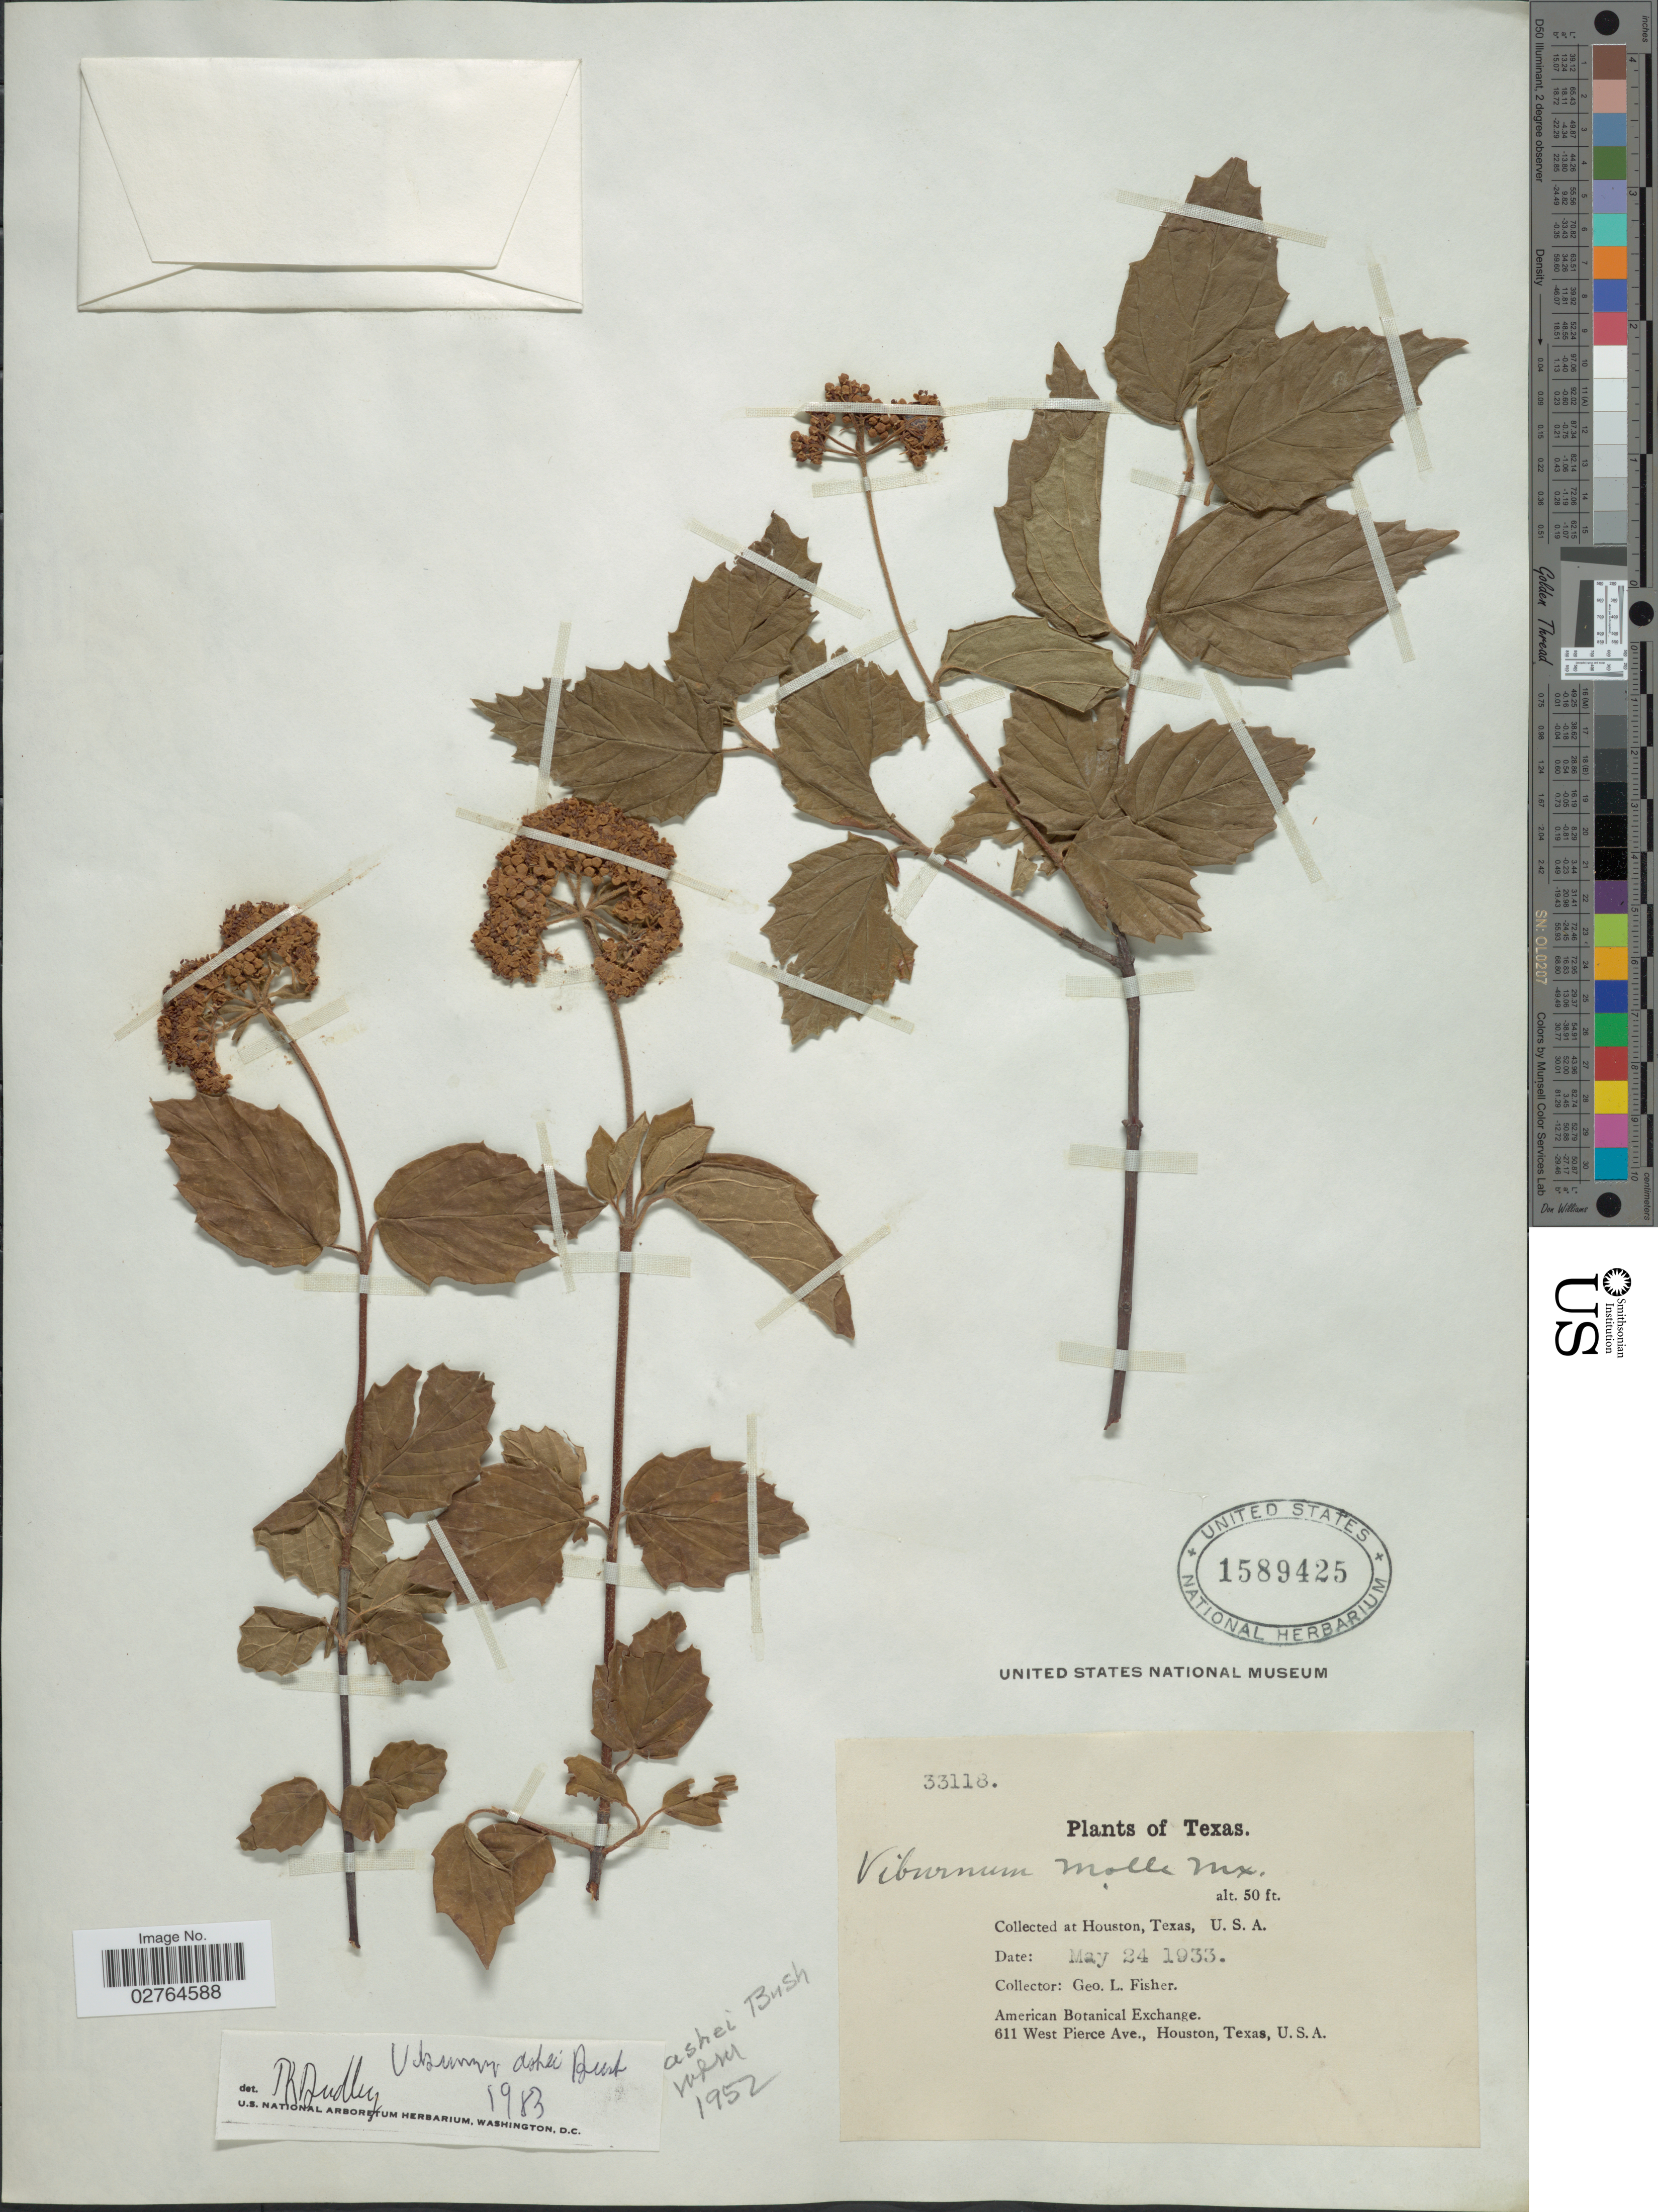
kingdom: Plantae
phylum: Tracheophyta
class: Magnoliopsida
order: Dipsacales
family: Viburnaceae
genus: Viburnum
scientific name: Viburnum scabrellum var. ashei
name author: (Bush) McAtee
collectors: G. L. Fisher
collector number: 33118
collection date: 1933-05-24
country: United States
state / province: Texas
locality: Houston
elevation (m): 15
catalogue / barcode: US 1589425